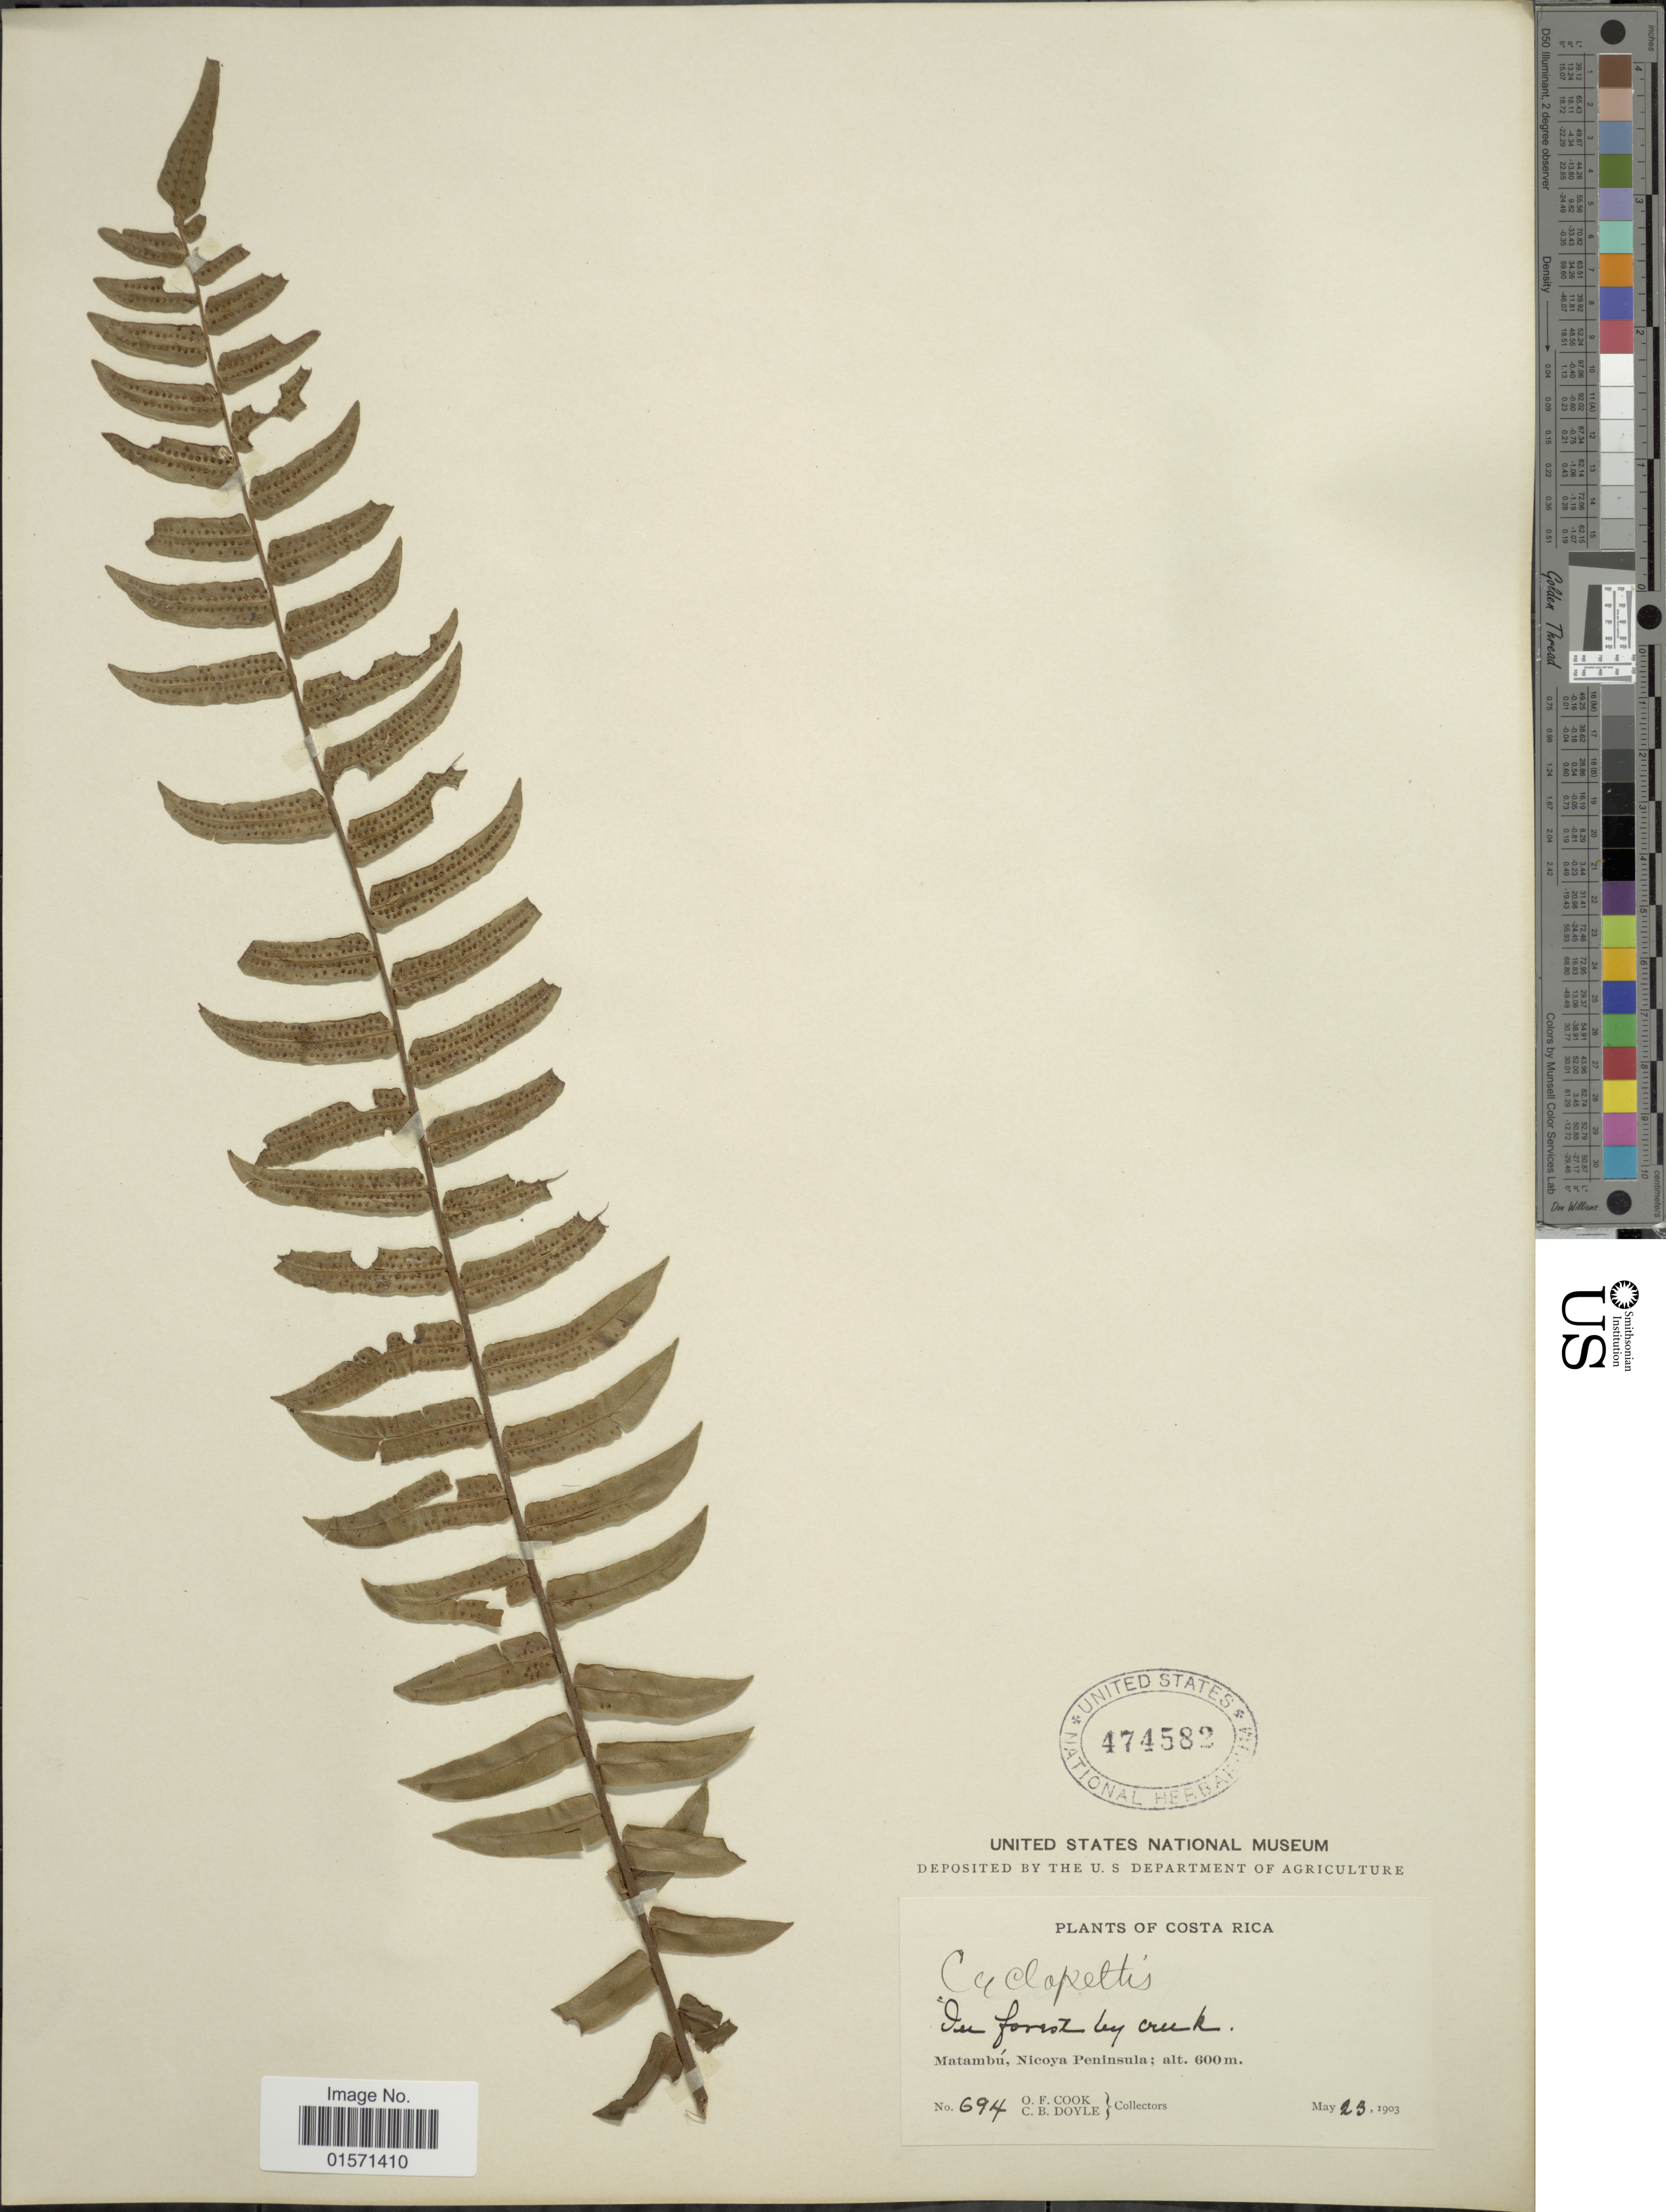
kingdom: Plantae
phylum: Tracheophyta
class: Polypodiopsida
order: Polypodiales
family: Lomariopsidaceae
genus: Cyclopeltis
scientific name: Cyclopeltis semicordata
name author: (Sw.) J. Sm.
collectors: O. F. Cook & C. Doyle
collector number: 694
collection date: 1903-05-25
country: Costa Rica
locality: In forest by creek. Matambu, Nicoya Peninsula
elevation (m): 600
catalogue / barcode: US 474582